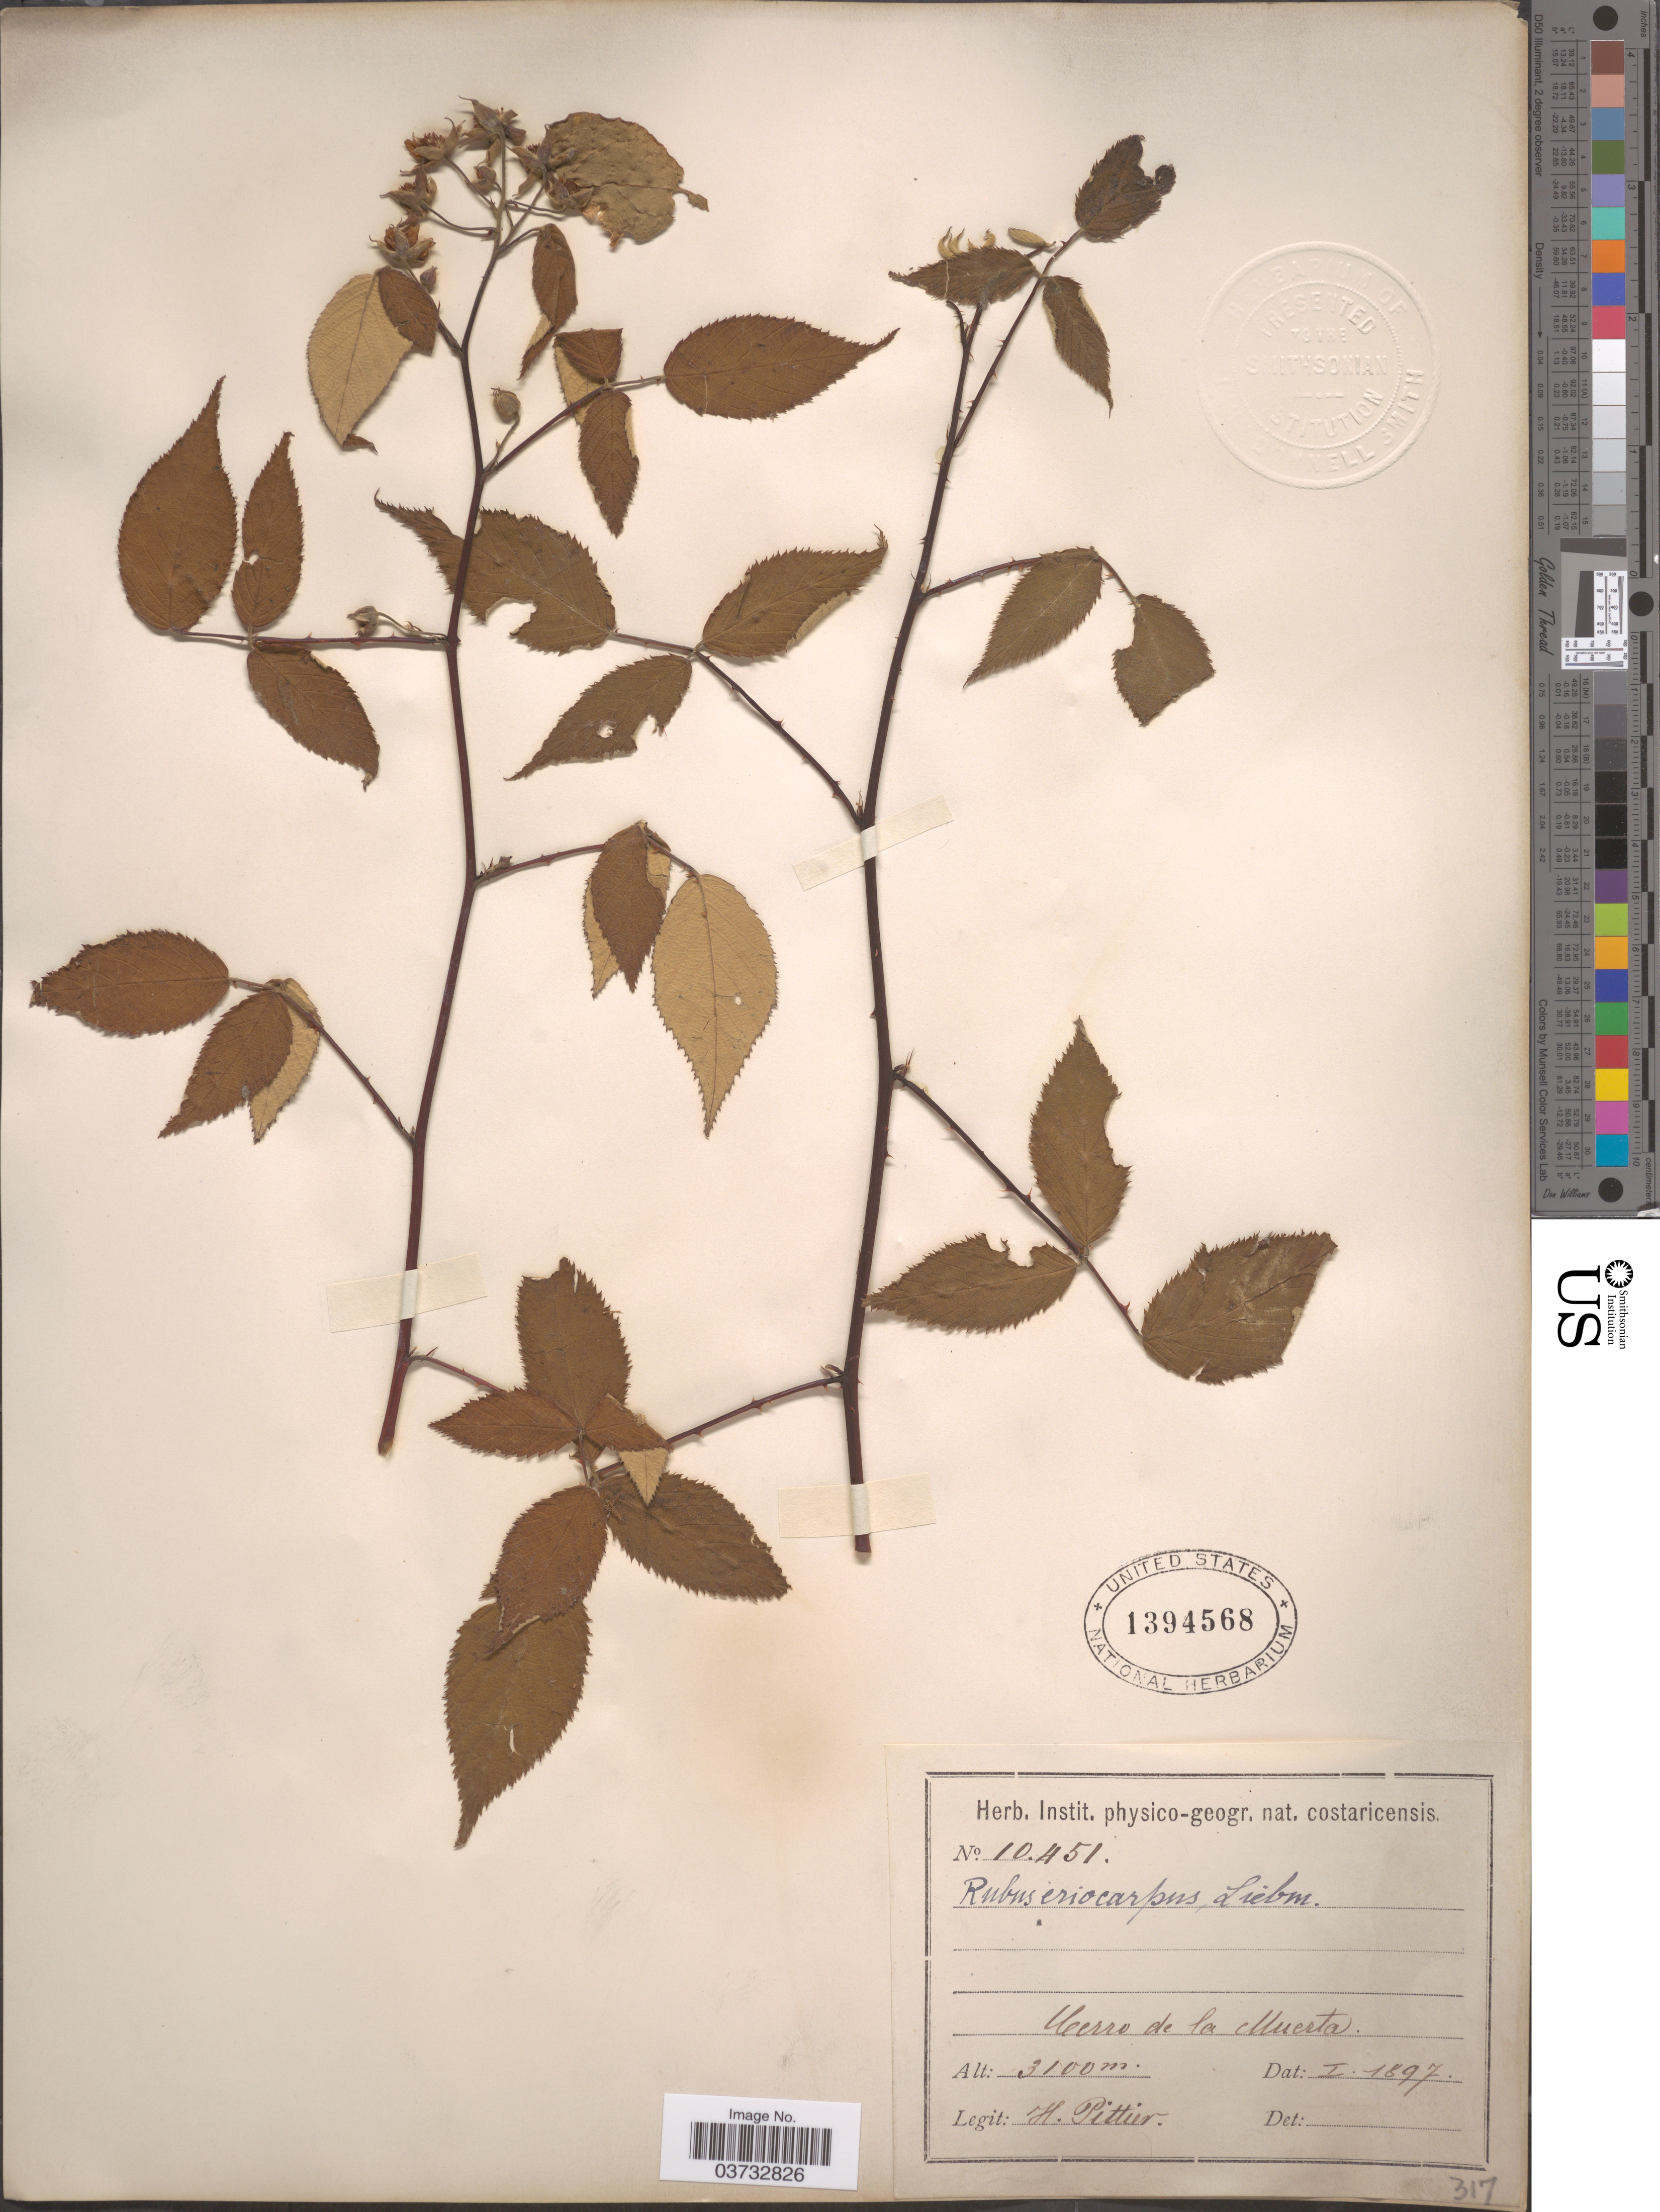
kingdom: Plantae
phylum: Tracheophyta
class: Magnoliopsida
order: Rosales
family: Rosaceae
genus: Rubus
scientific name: Rubus eriocarpus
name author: Liebm.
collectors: H. F. Pittier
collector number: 10451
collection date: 1897-01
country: Costa Rica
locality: Cerro de la Muerta.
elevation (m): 3100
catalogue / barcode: US 1394568